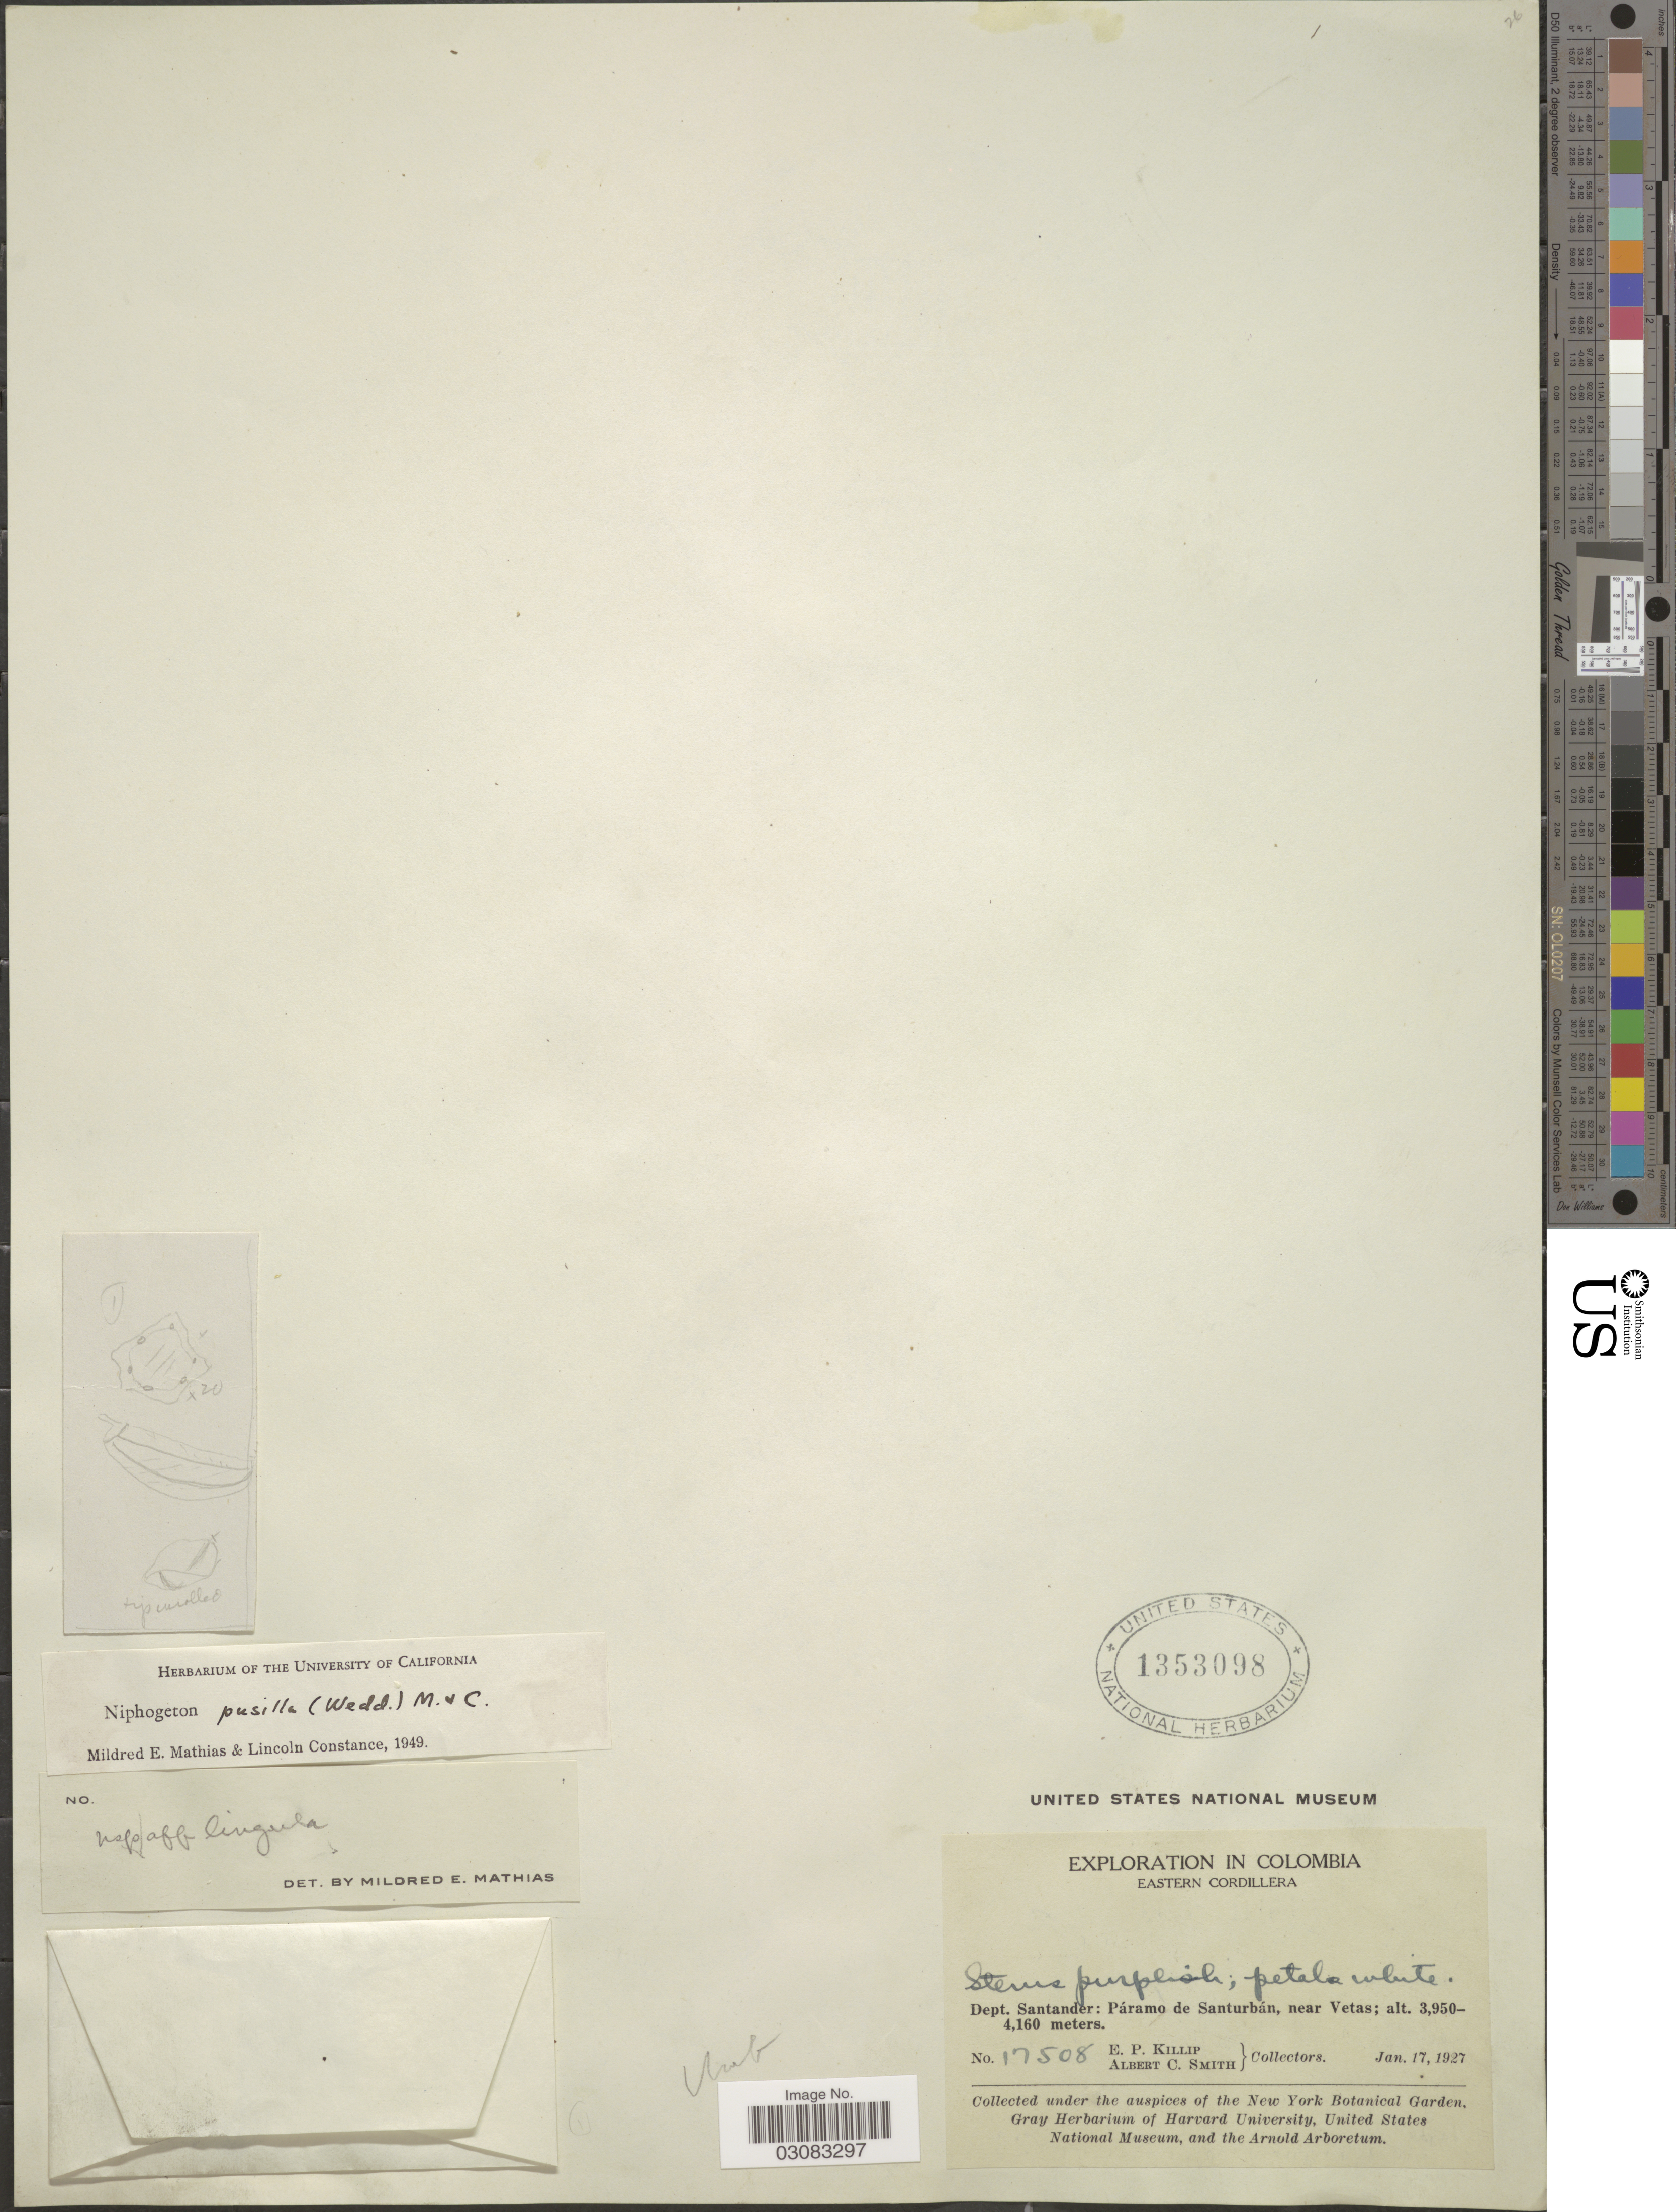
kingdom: Plantae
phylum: Tracheophyta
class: Magnoliopsida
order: Apiales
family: Apiaceae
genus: Niphogeton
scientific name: Niphogeton pusilla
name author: (Wedd.) Mathias & Constance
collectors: E. P. Killip & A. C. Smith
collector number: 17508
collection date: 1927-01-17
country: Colombia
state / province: Santander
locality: Eastern Cordillera. Dept. Santander: Páramo de Santurbán, near Vetas.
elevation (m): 3950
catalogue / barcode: US 1353098